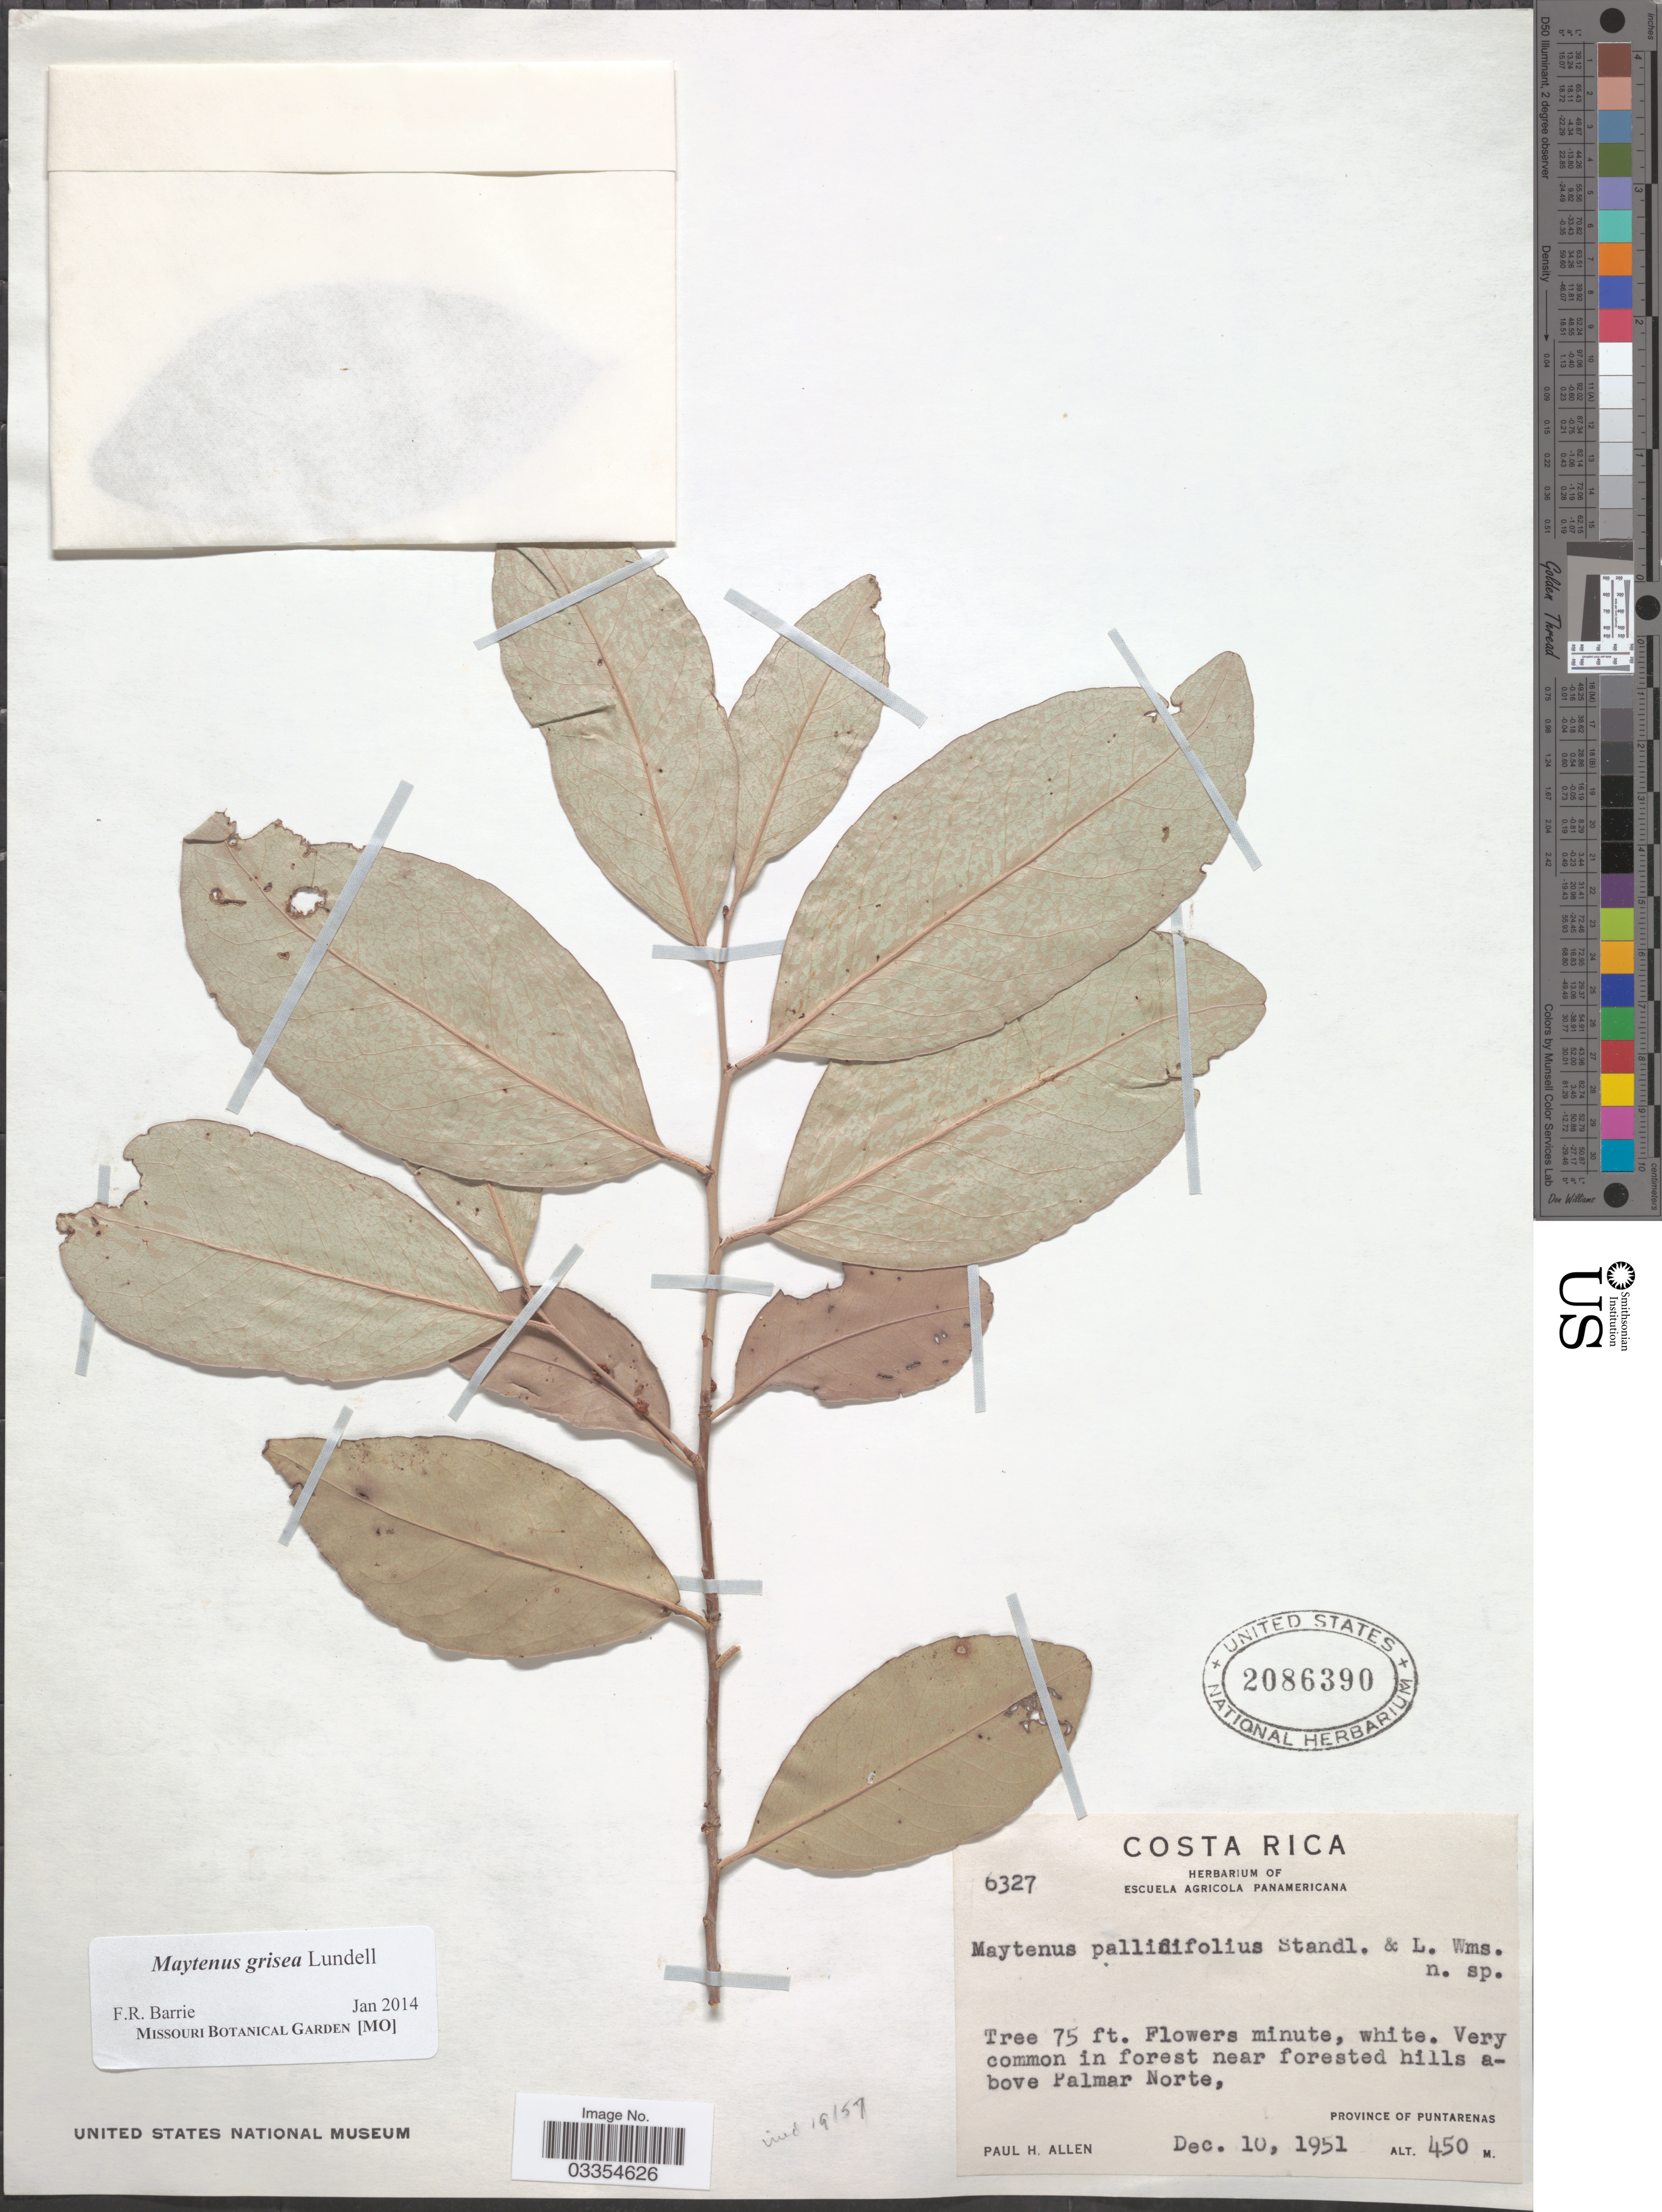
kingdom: Plantae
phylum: Tracheophyta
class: Magnoliopsida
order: Celastrales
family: Celastraceae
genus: Maytenus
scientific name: Maytenus grisea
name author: Lundell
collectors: P. H. Allen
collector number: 6327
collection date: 1951-12-10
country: Costa Rica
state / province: Puntarenas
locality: Very common in forest near Forested hills above Palmar Norte, Province of Puntaranes.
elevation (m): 450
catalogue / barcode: US 2086390